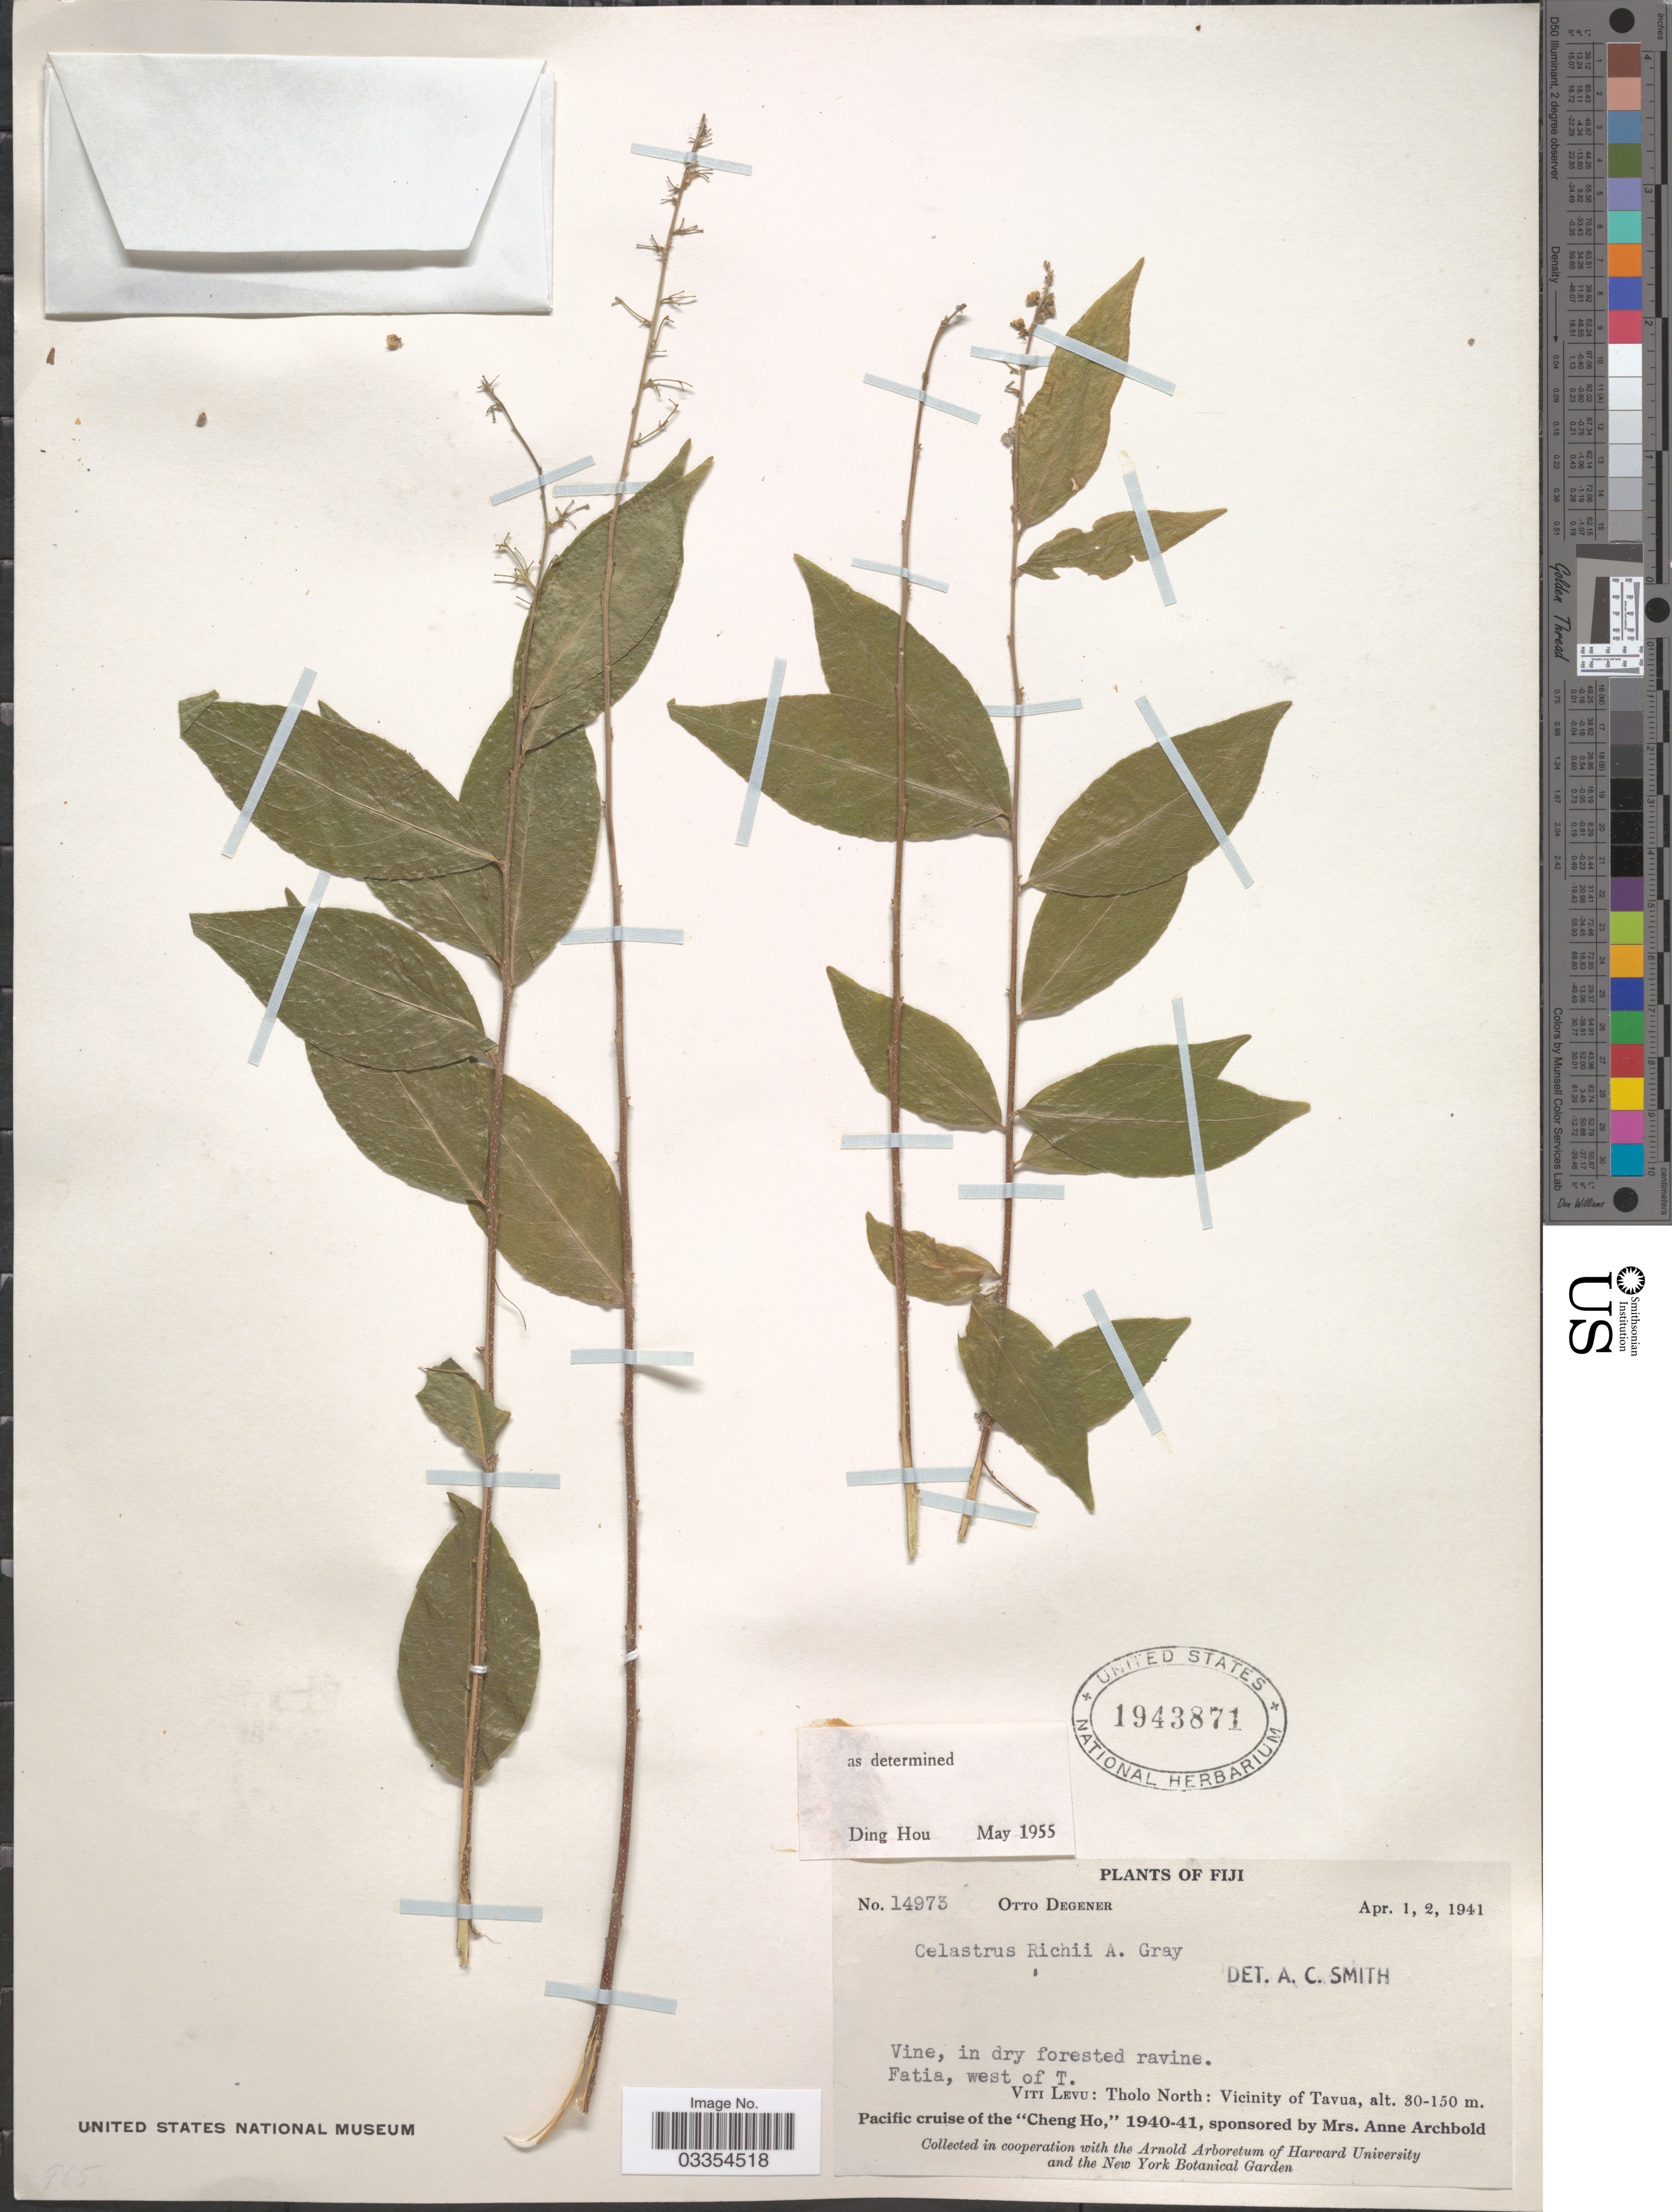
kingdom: Plantae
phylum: Tracheophyta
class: Magnoliopsida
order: Celastrales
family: Celastraceae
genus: Celastrus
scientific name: Celastrus richii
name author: A. Gray in Wilkes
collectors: O. Degener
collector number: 14973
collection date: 1941-04-01/1941-04-02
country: Fiji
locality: Fatia, west of T. Viti Levu: Tholo North: Vicinity of Tavua.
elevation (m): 30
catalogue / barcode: US 1943871